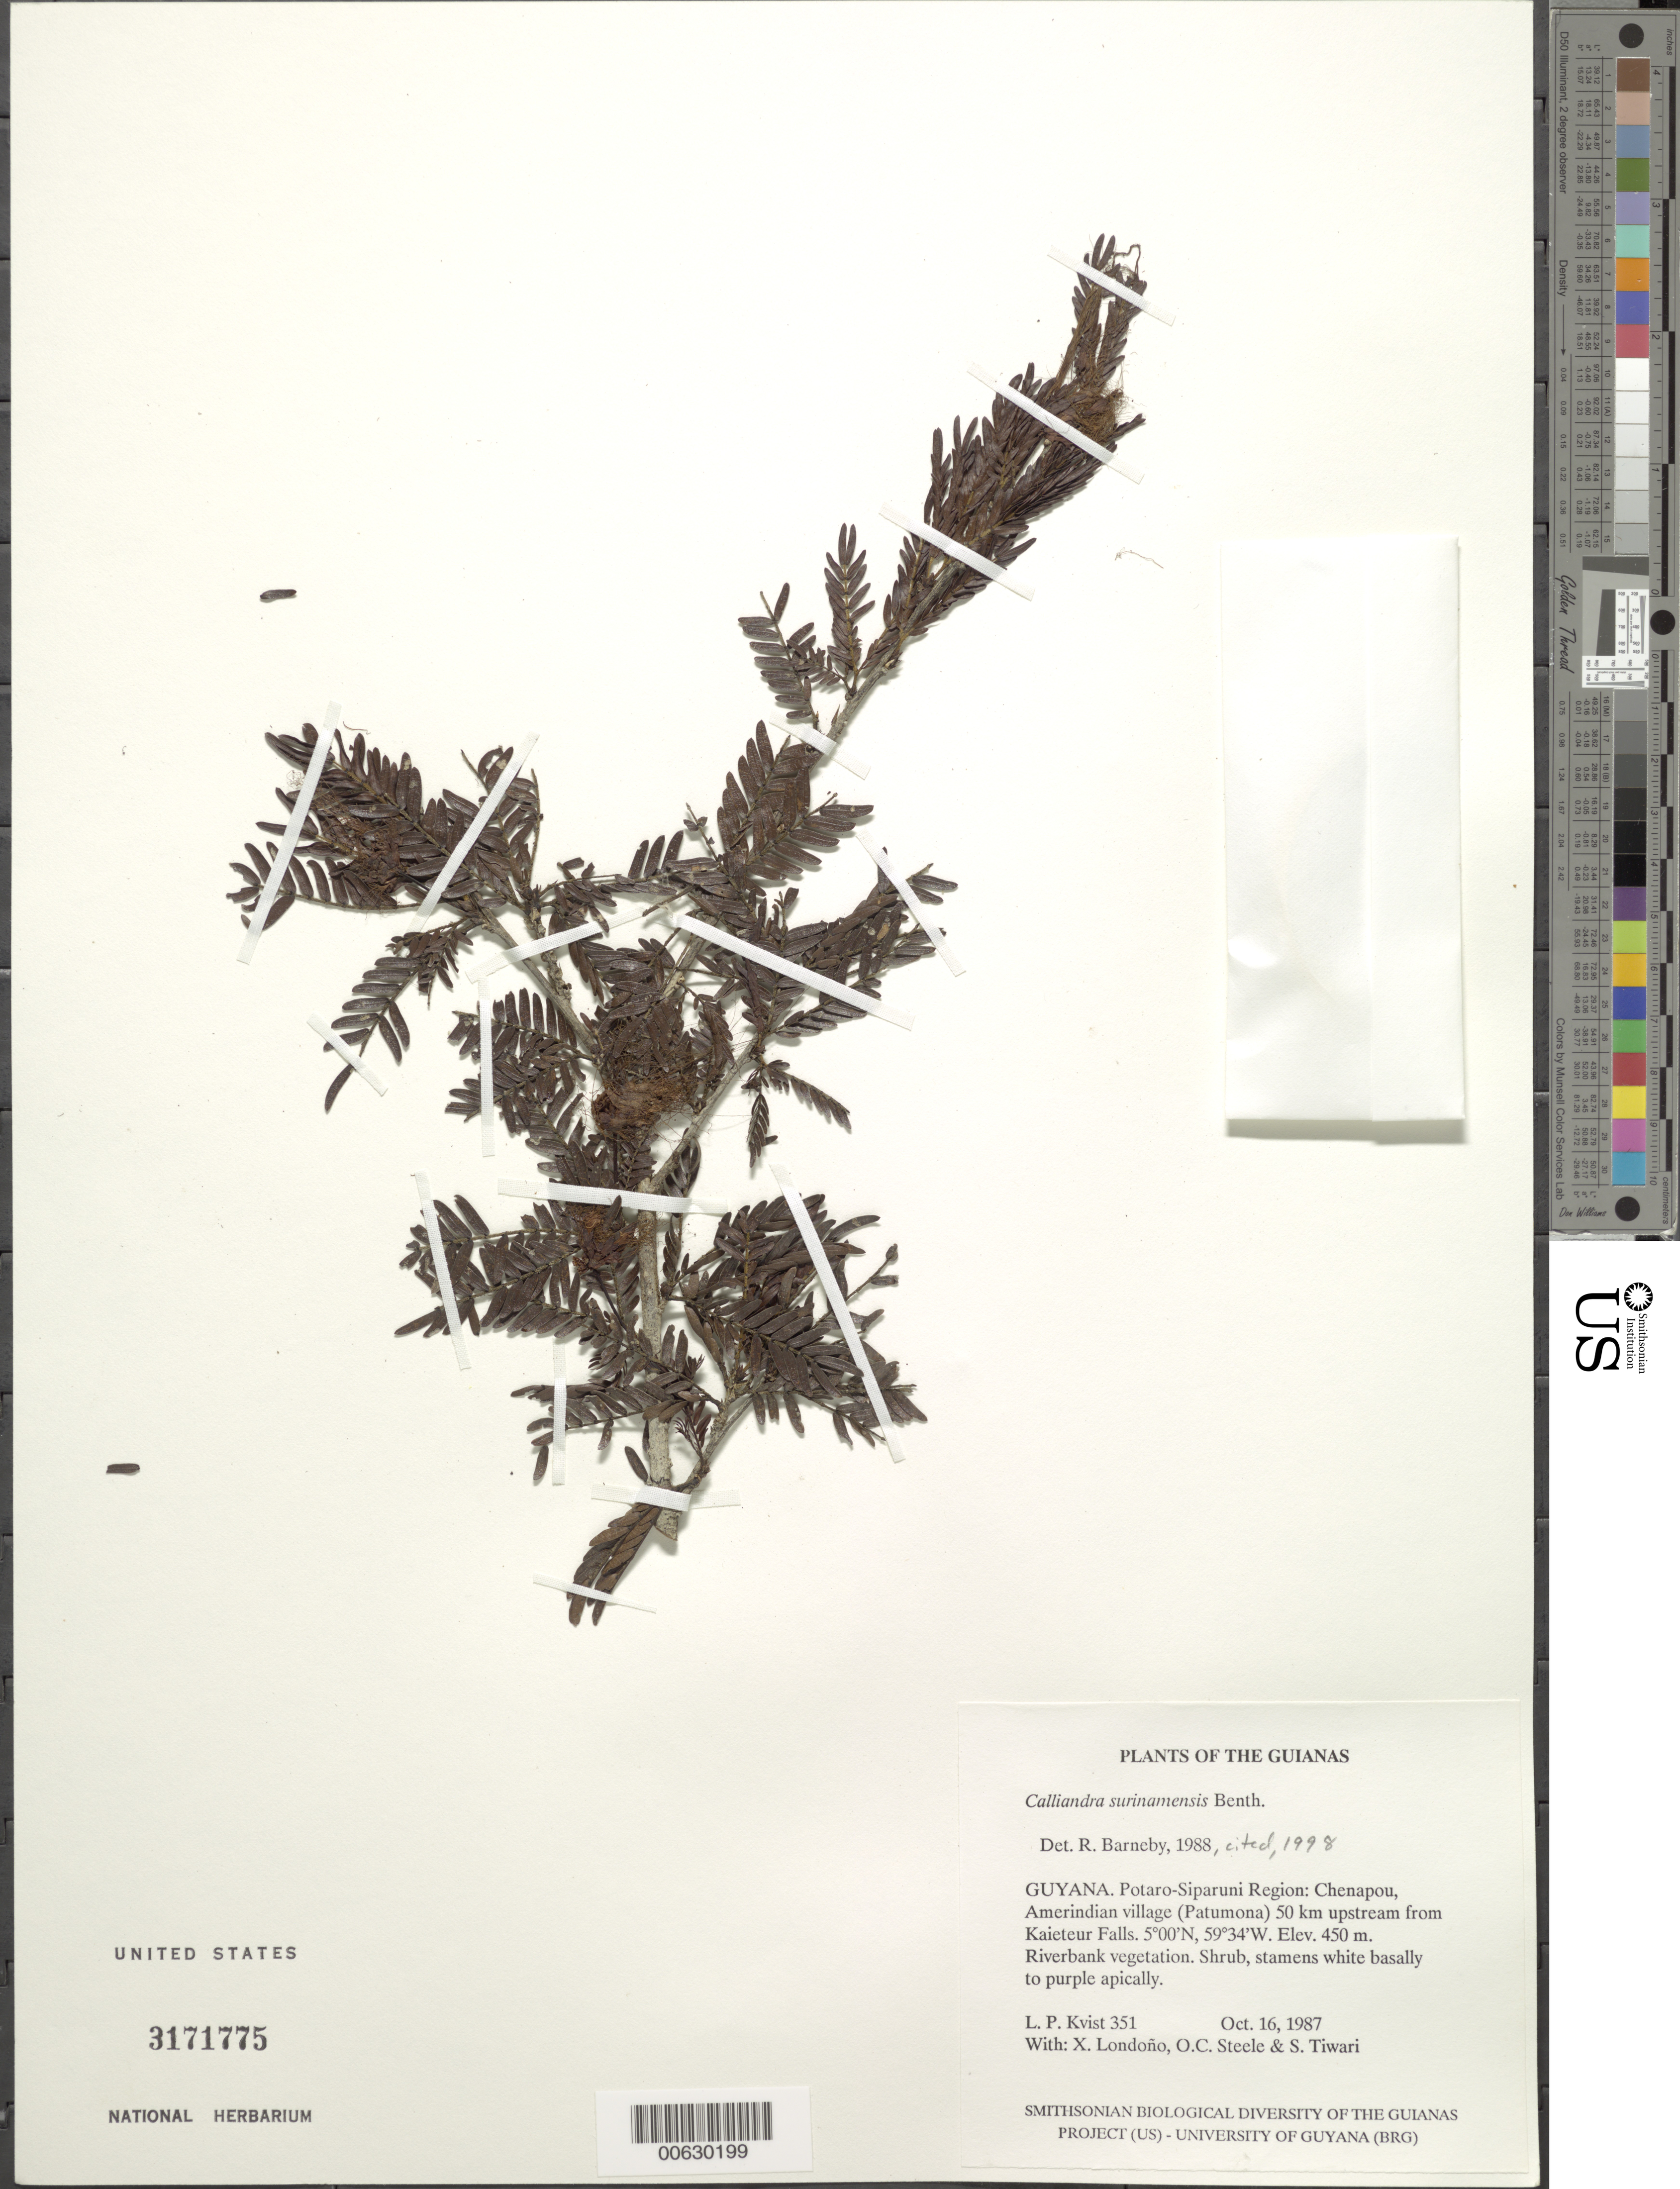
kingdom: Plantae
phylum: Tracheophyta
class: Magnoliopsida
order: Fabales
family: Fabaceae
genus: Calliandra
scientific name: Calliandra surinamensis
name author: Benth.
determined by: Barneby, Rupert C., (NY)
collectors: L. P. Kvist, X. Londoño, O. C. Steele & S. Tiwari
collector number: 351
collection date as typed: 6 October 1987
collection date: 1987-10-06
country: Guyana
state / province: Potaro-Siparuni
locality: Chenapou, Amerindian village (Patumona) 50 km upstream from Kaieteur Falls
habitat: Riverbank vegetation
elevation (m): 450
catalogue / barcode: US 3171775